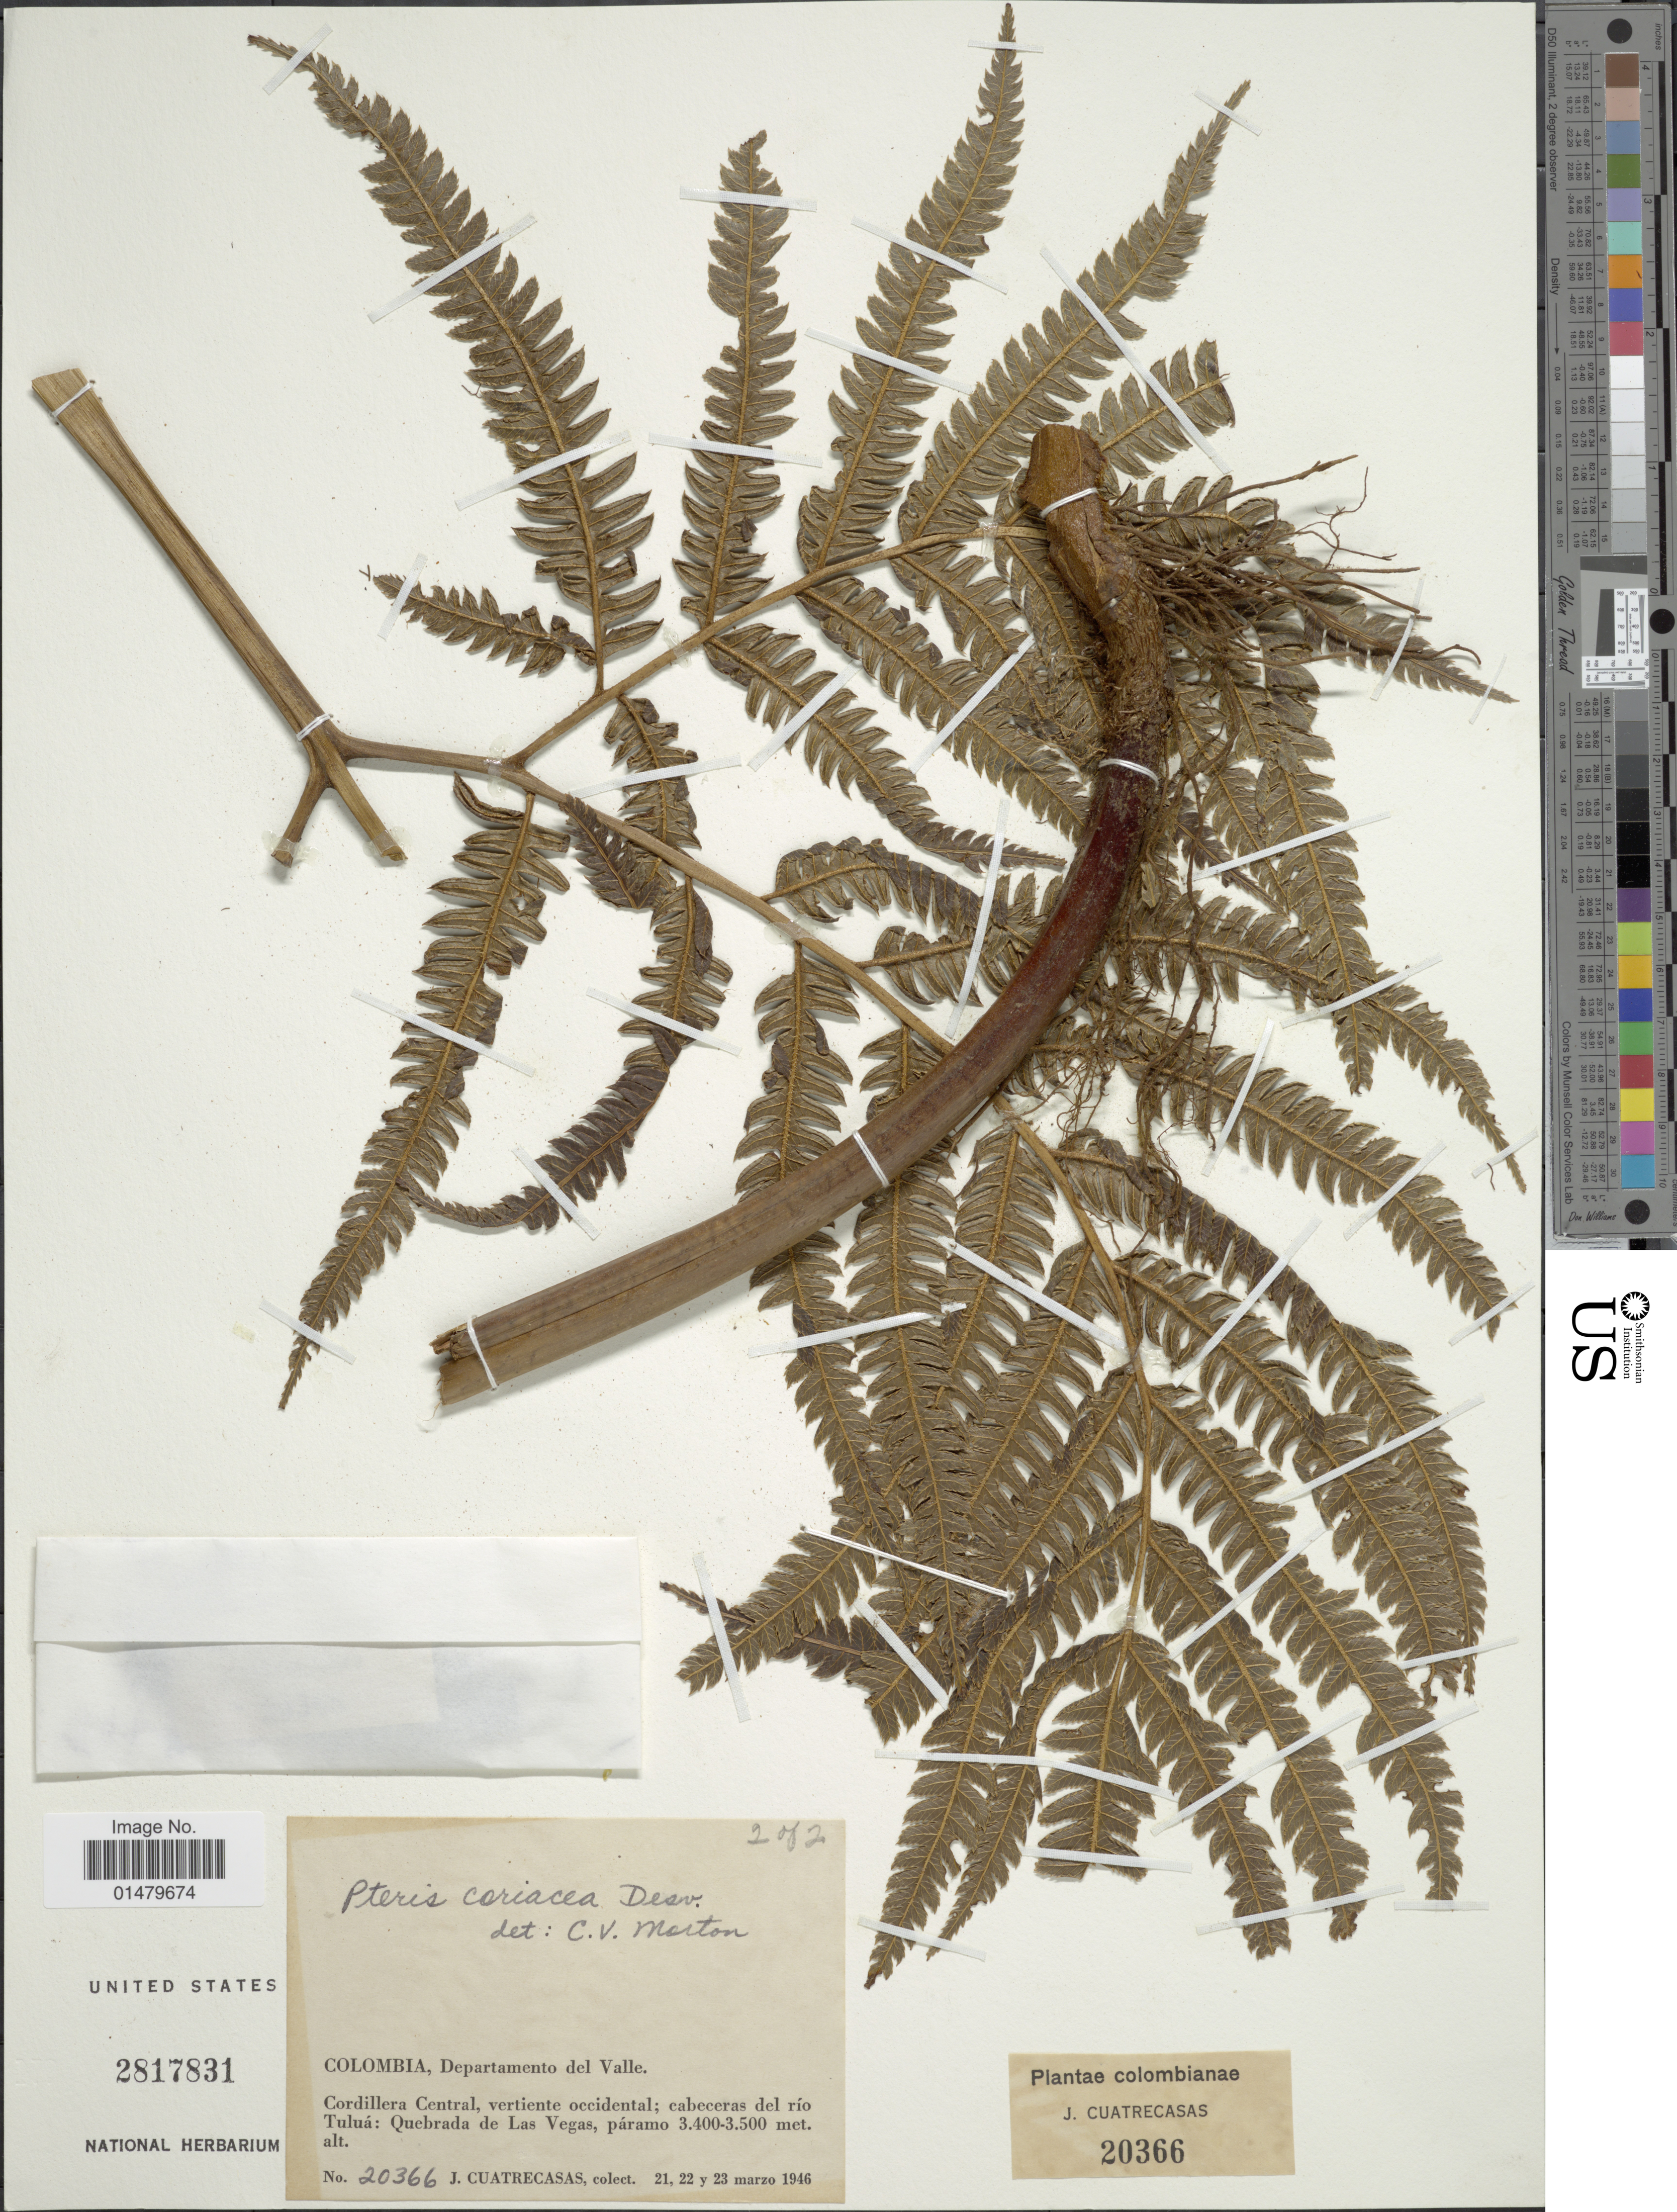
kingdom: Plantae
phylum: Tracheophyta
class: Polypodiopsida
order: Polypodiales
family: Pteridaceae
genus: Pteris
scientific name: Pteris muricatopedata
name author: A.L. Arbeláez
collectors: J. Cuatrecasas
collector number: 20366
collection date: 1946-03-21/1946-03-23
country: Colombia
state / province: Valle del Cauca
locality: Departamento del Valle. Cordillera Central, veriente occidental; cabeceras del rio Tulua: Quebrada de Las Vegas.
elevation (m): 3400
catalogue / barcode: US 2817831